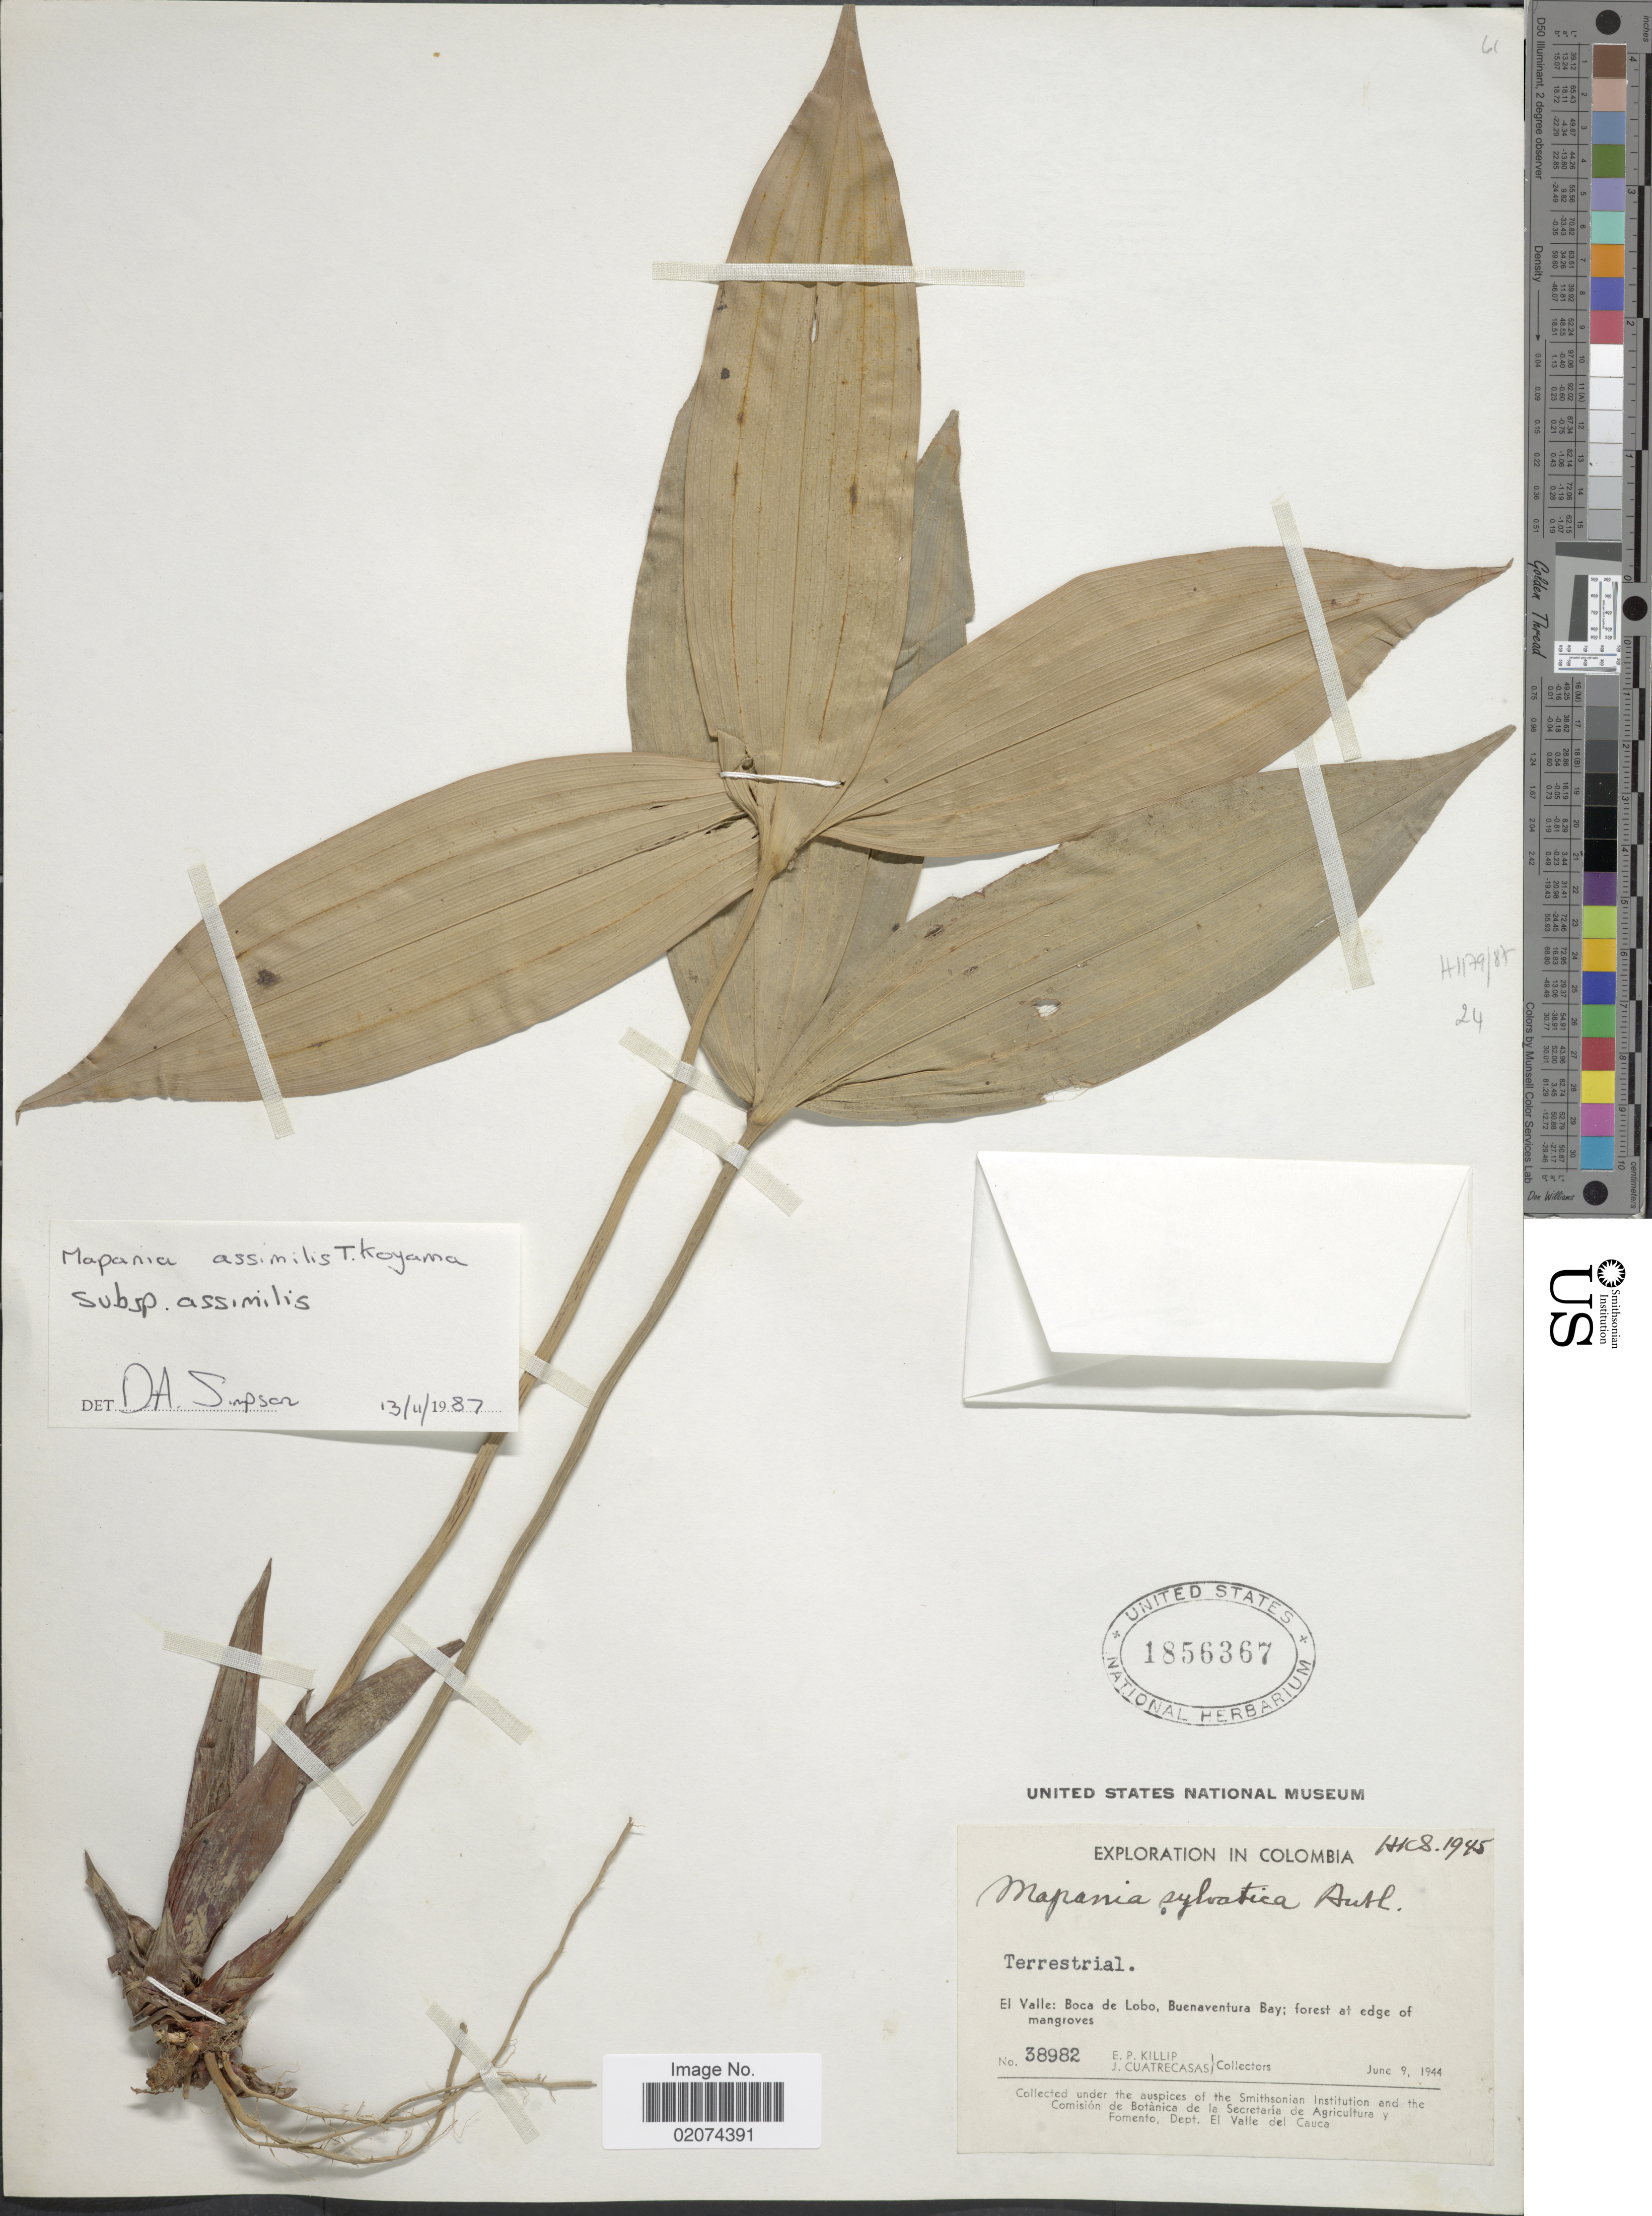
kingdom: Plantae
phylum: Tracheophyta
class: Liliopsida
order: Poales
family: Cyperaceae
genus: Mapania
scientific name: Mapania assimilis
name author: T. Koyama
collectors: E. P. Killip & J. Cuatrecasas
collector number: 38982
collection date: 1944-06-09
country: Colombia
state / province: Valle del Cauca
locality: El Valle: Boca de Lobo, Buenaventura Bay; forest edge of mangroves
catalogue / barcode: US 1856367